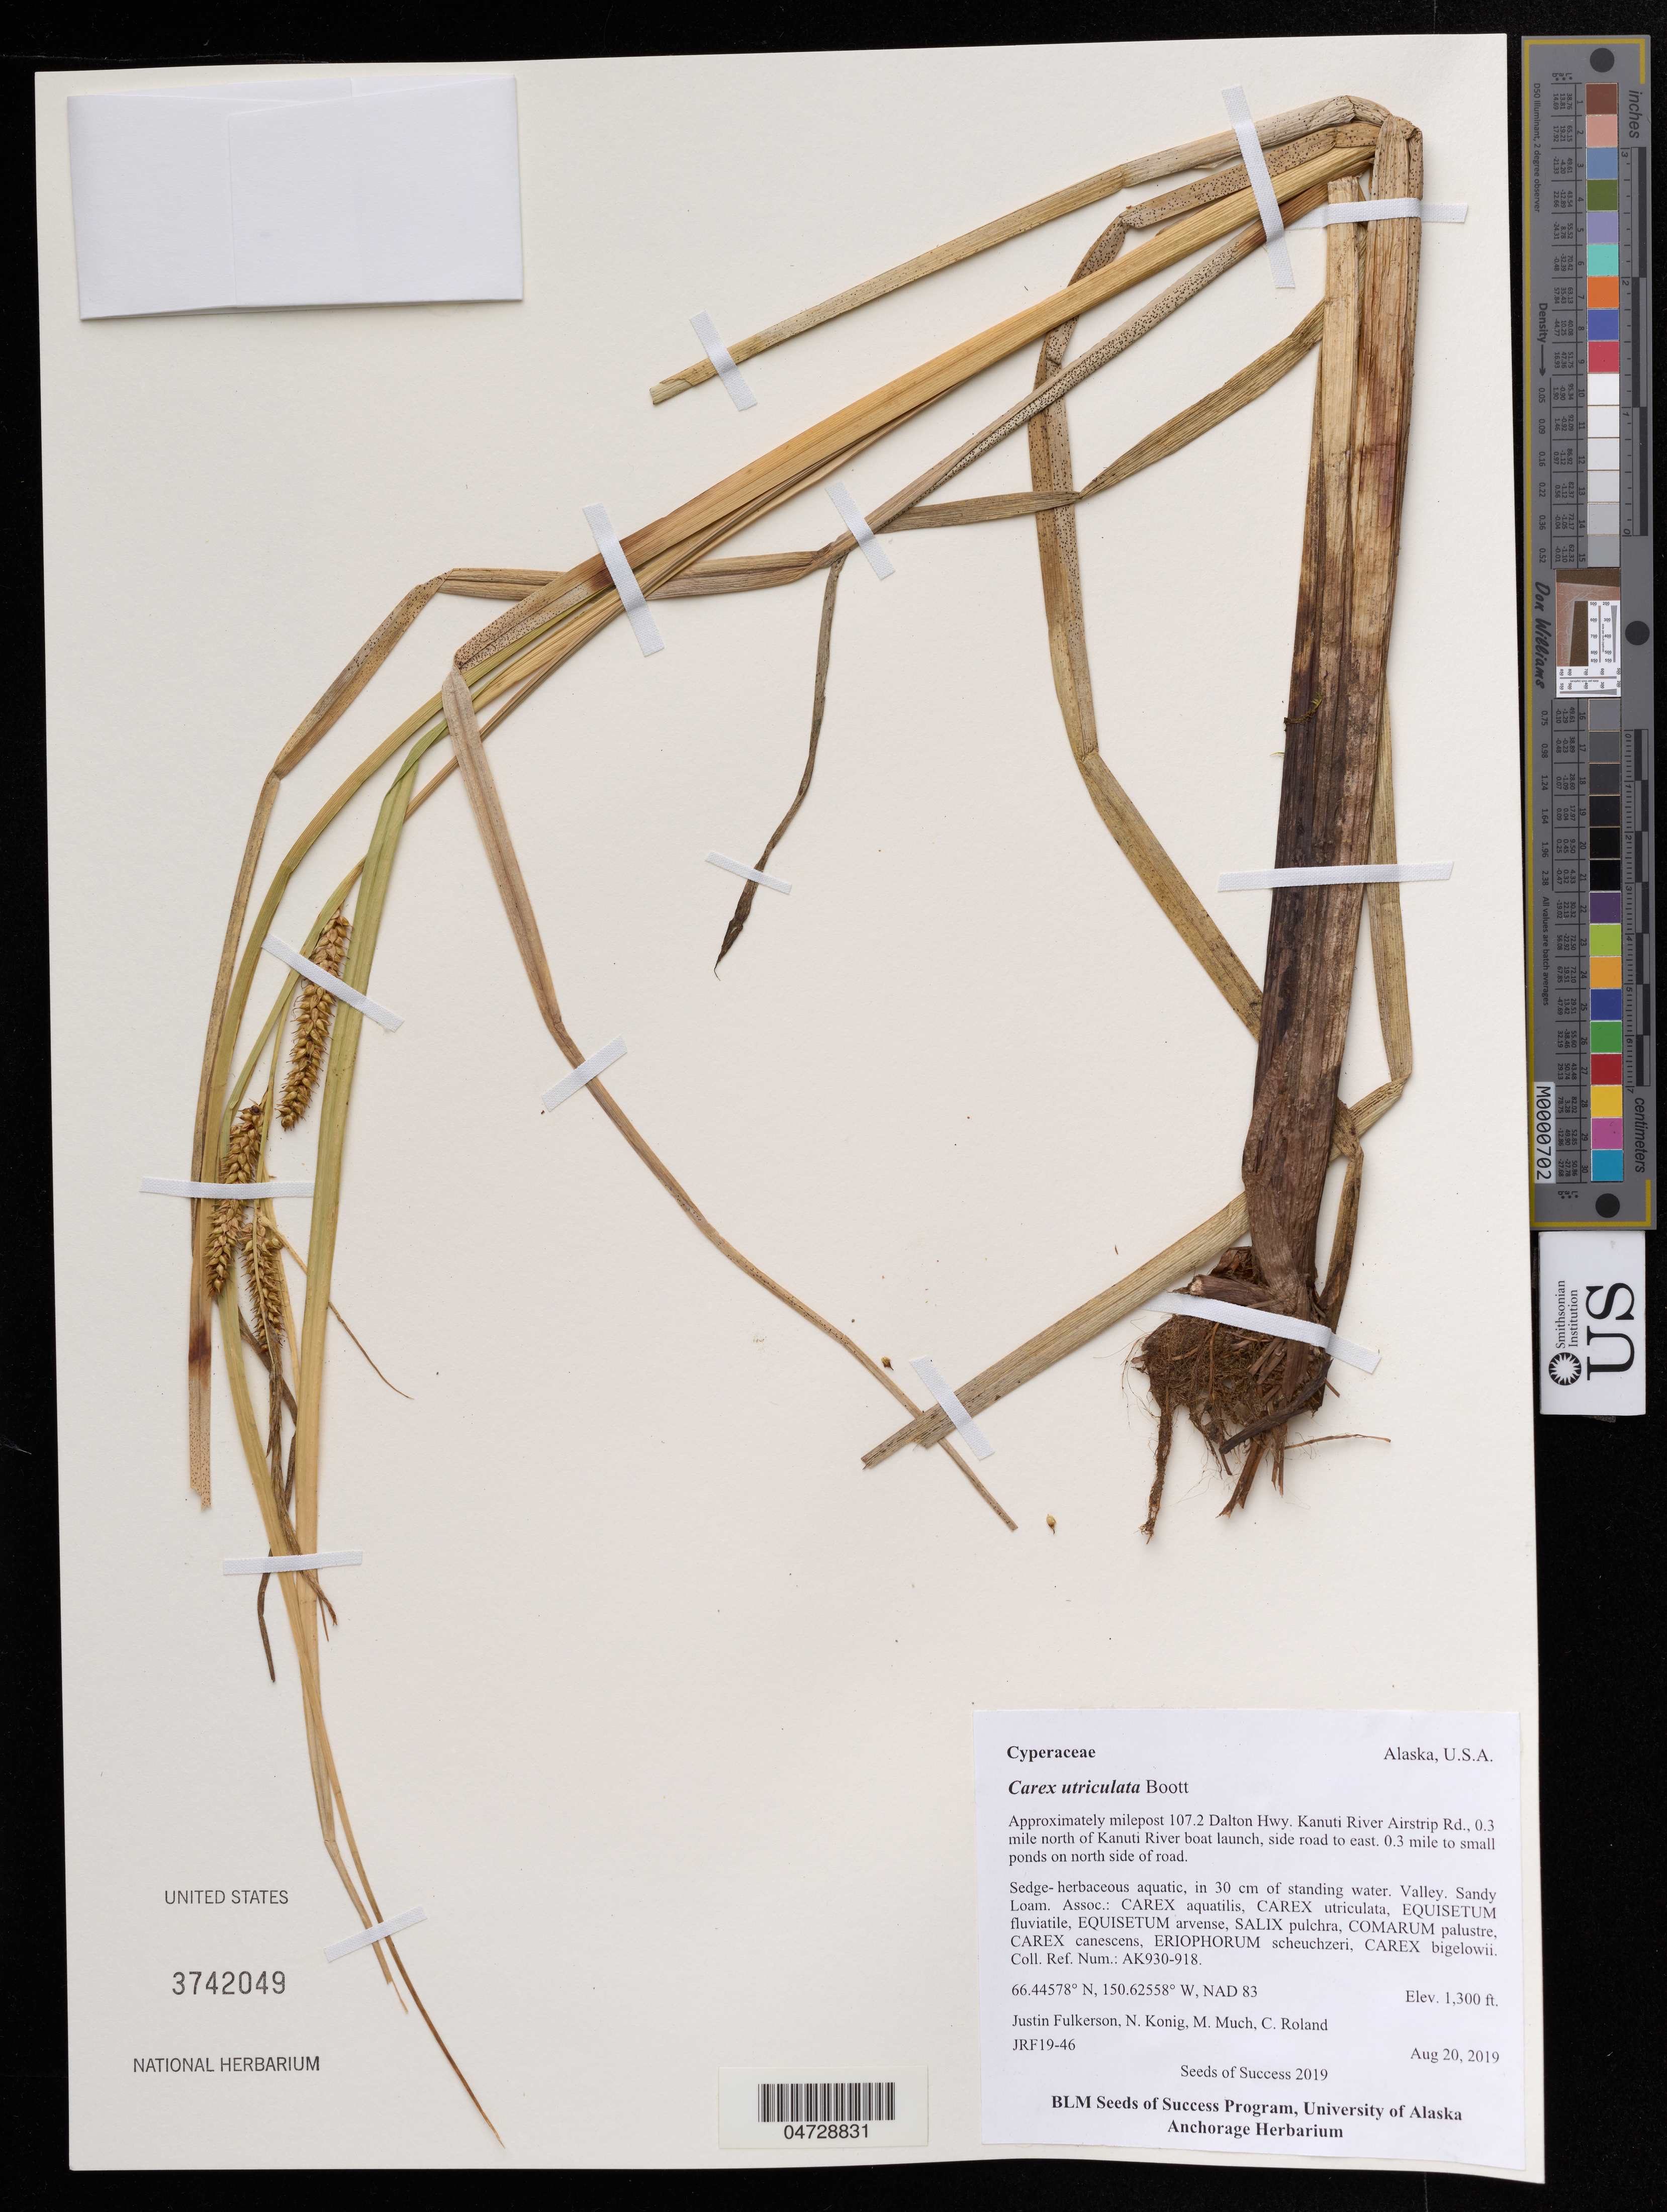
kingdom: Plantae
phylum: Tracheophyta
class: Liliopsida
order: Poales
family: Cyperaceae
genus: Carex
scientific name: Carex utriculata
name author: Boott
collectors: J. Fulkerson, N. Konig & C. Roland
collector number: JFR19-46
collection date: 2019-08-20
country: United States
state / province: Alaska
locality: Approximately milepost 107.2 Dalton Hwy. Kanuti River Airstrip Rd., 0.3 mile north of Kanuti River boat launch, side road to east. 0.3 mile to small ponds on north side of road.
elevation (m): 396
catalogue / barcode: US 3742049